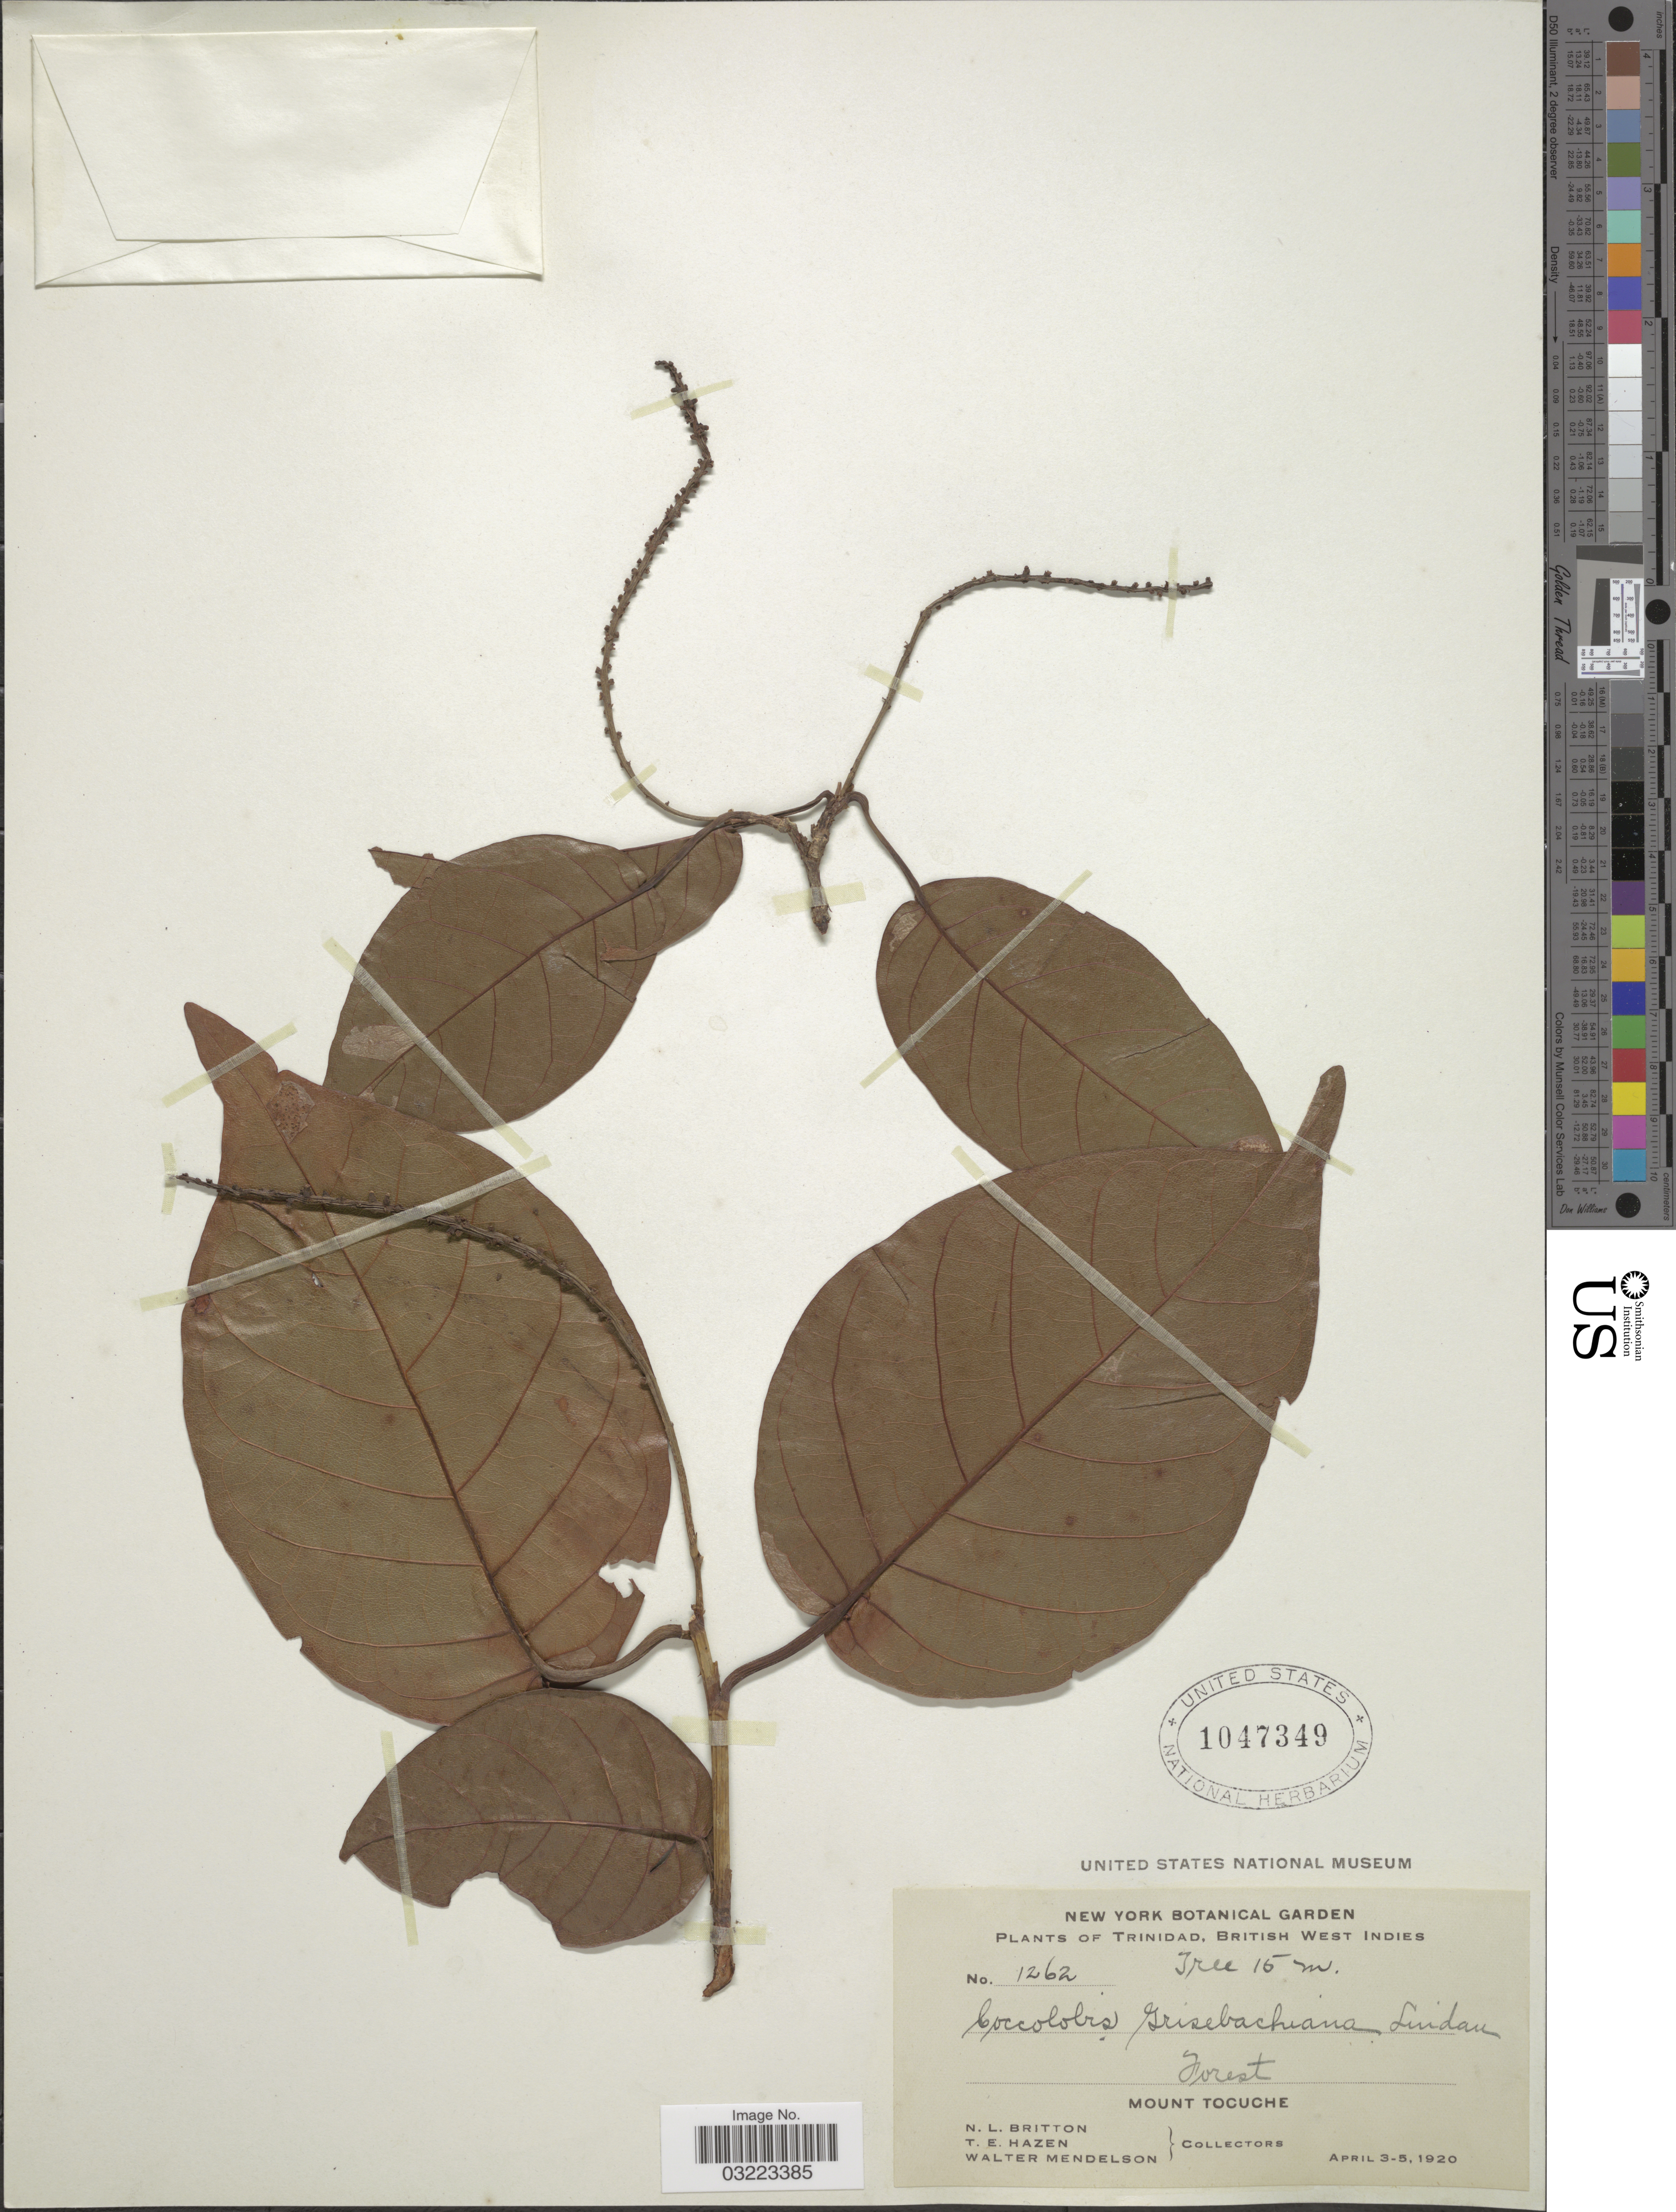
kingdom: Plantae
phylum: Tracheophyta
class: Magnoliopsida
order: Caryophyllales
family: Polygonaceae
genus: Coccoloba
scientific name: Coccoloba grisebachiana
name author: Lindau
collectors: N. Britton, T. E. Hazen & W. Mendelson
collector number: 1262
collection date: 1920-04-03/1920-04-05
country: Trinidad and Tobago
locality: Trinidad, British West Indies. Mount Tocuche.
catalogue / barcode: US 1047349